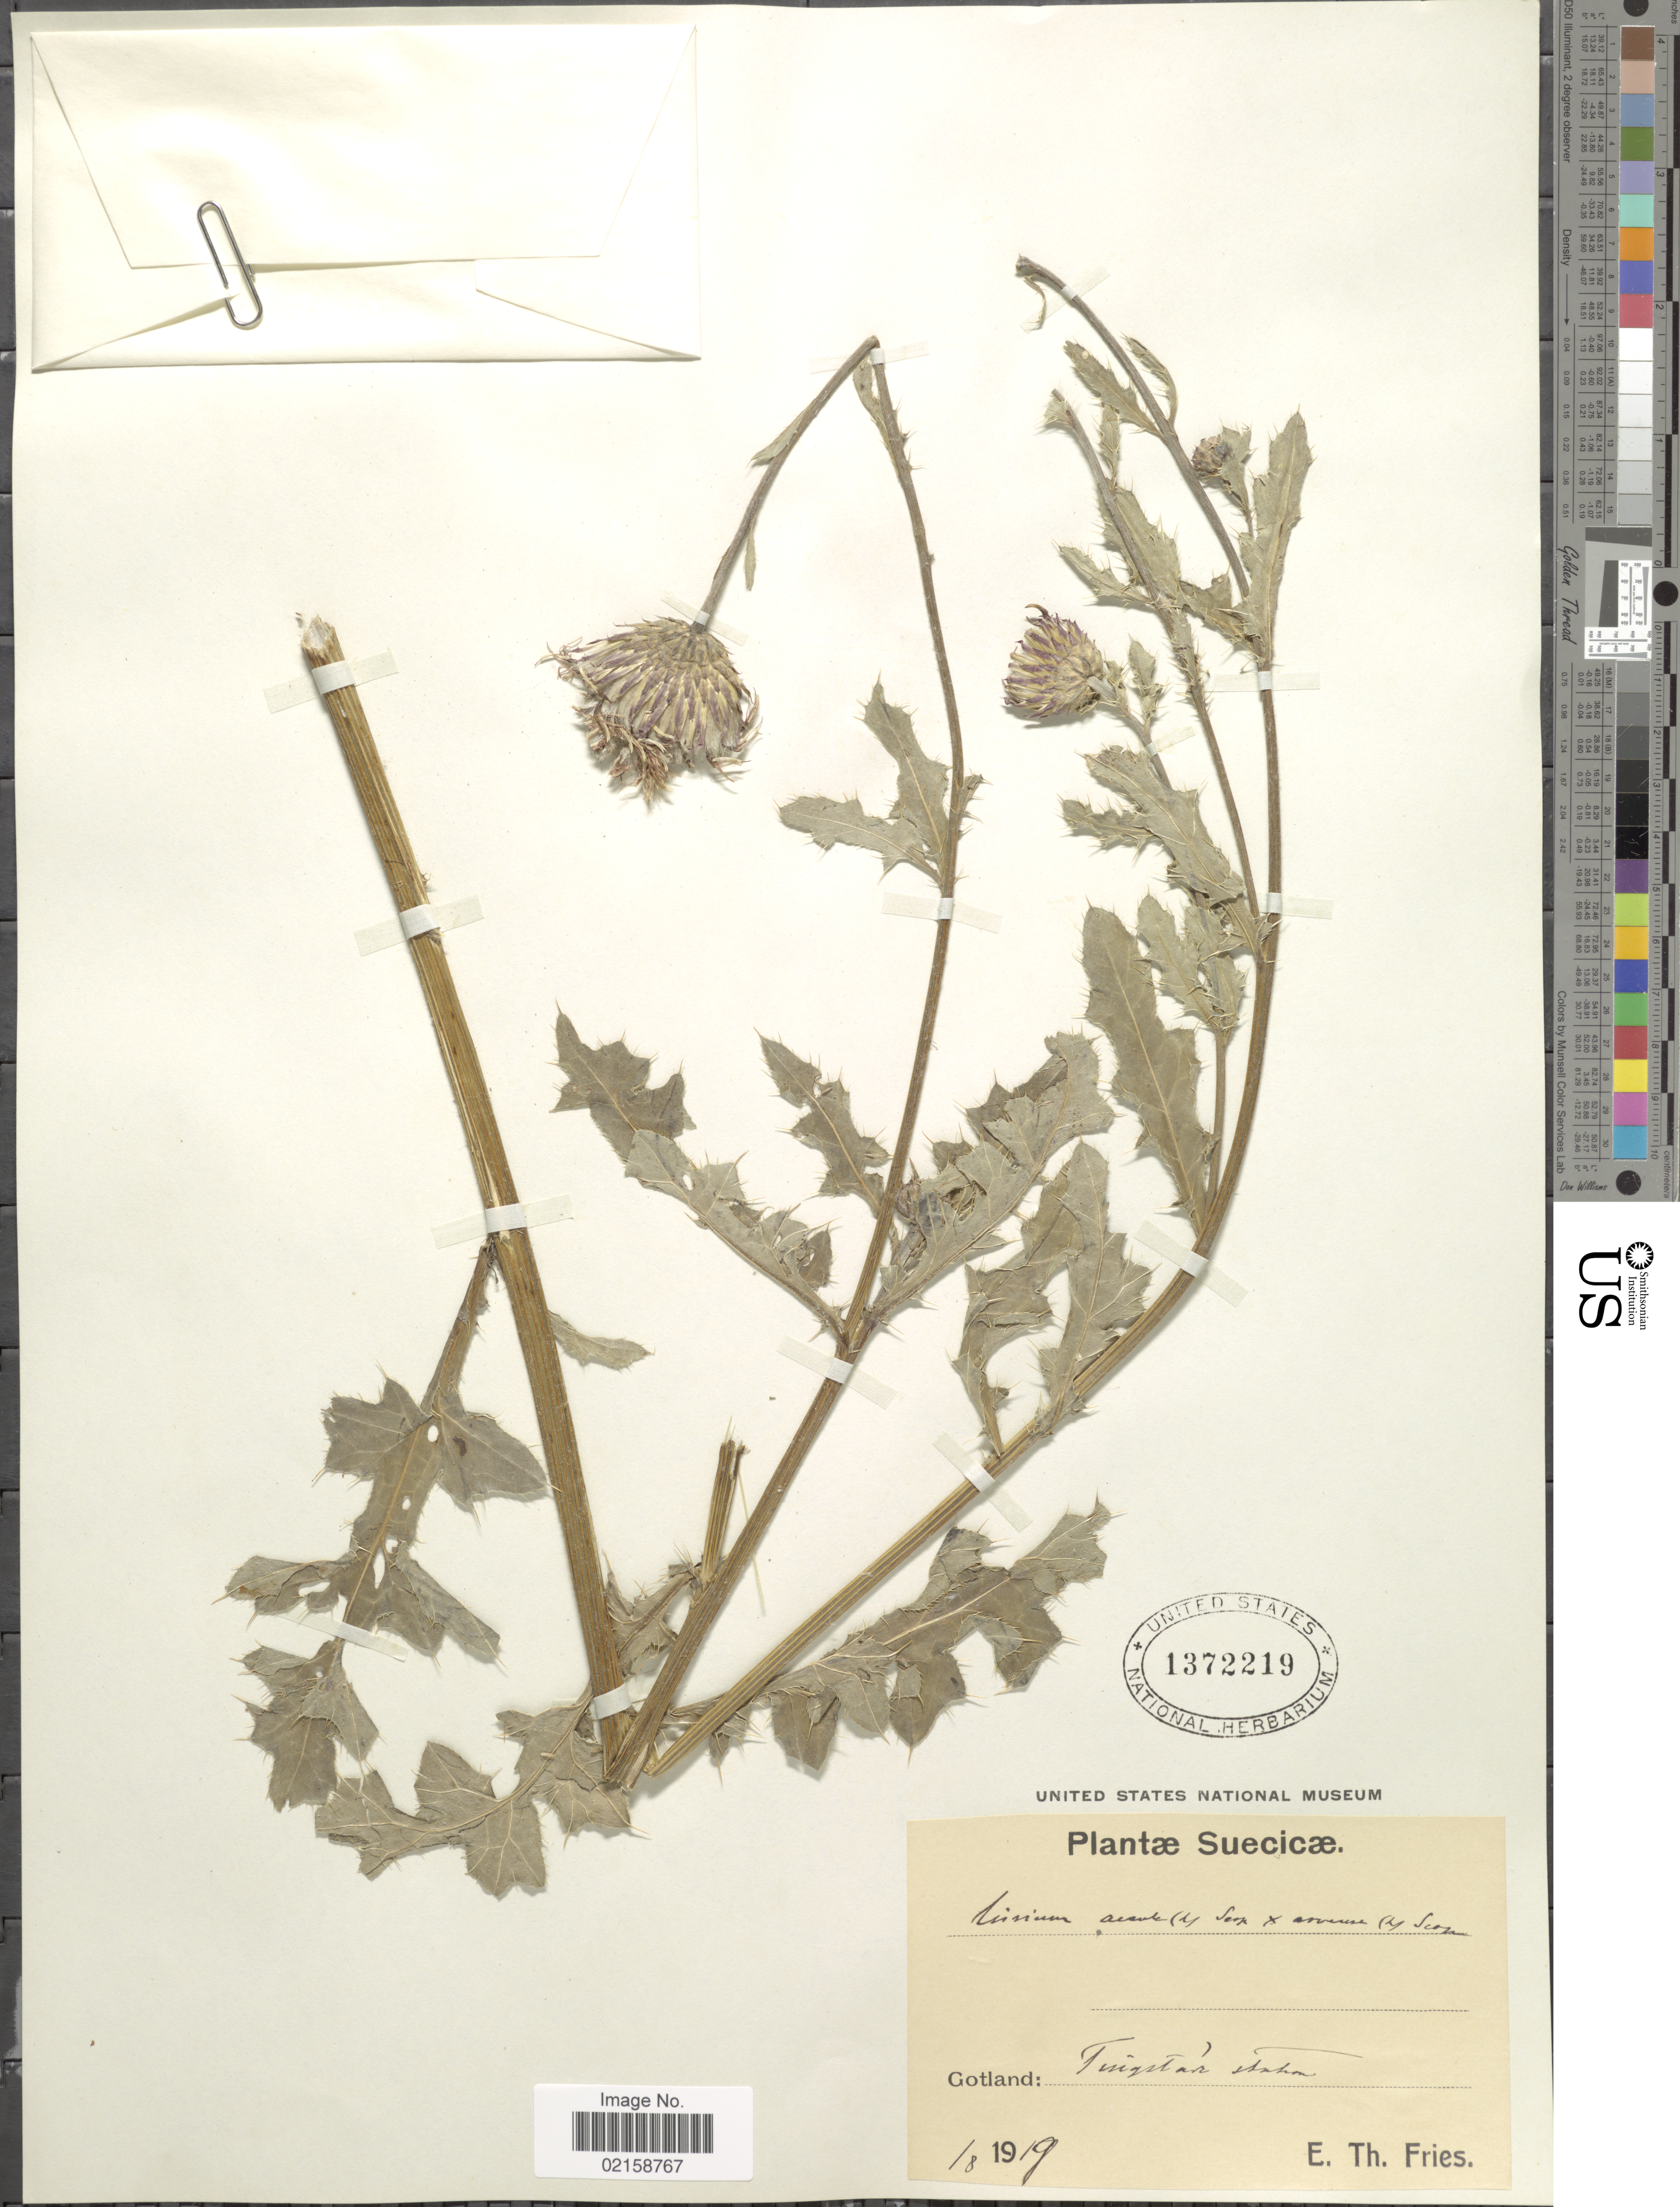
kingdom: Plantae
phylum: Tracheophyta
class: Magnoliopsida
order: Asterales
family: Asteraceae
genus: Cirsium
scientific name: Cirsium acaule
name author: (L.) Scop.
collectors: E. Fries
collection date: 1919-08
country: Sweden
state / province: Gotland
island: Gotland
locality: Tuingstar station.Suecicae [interpreted]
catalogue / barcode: US 1372219